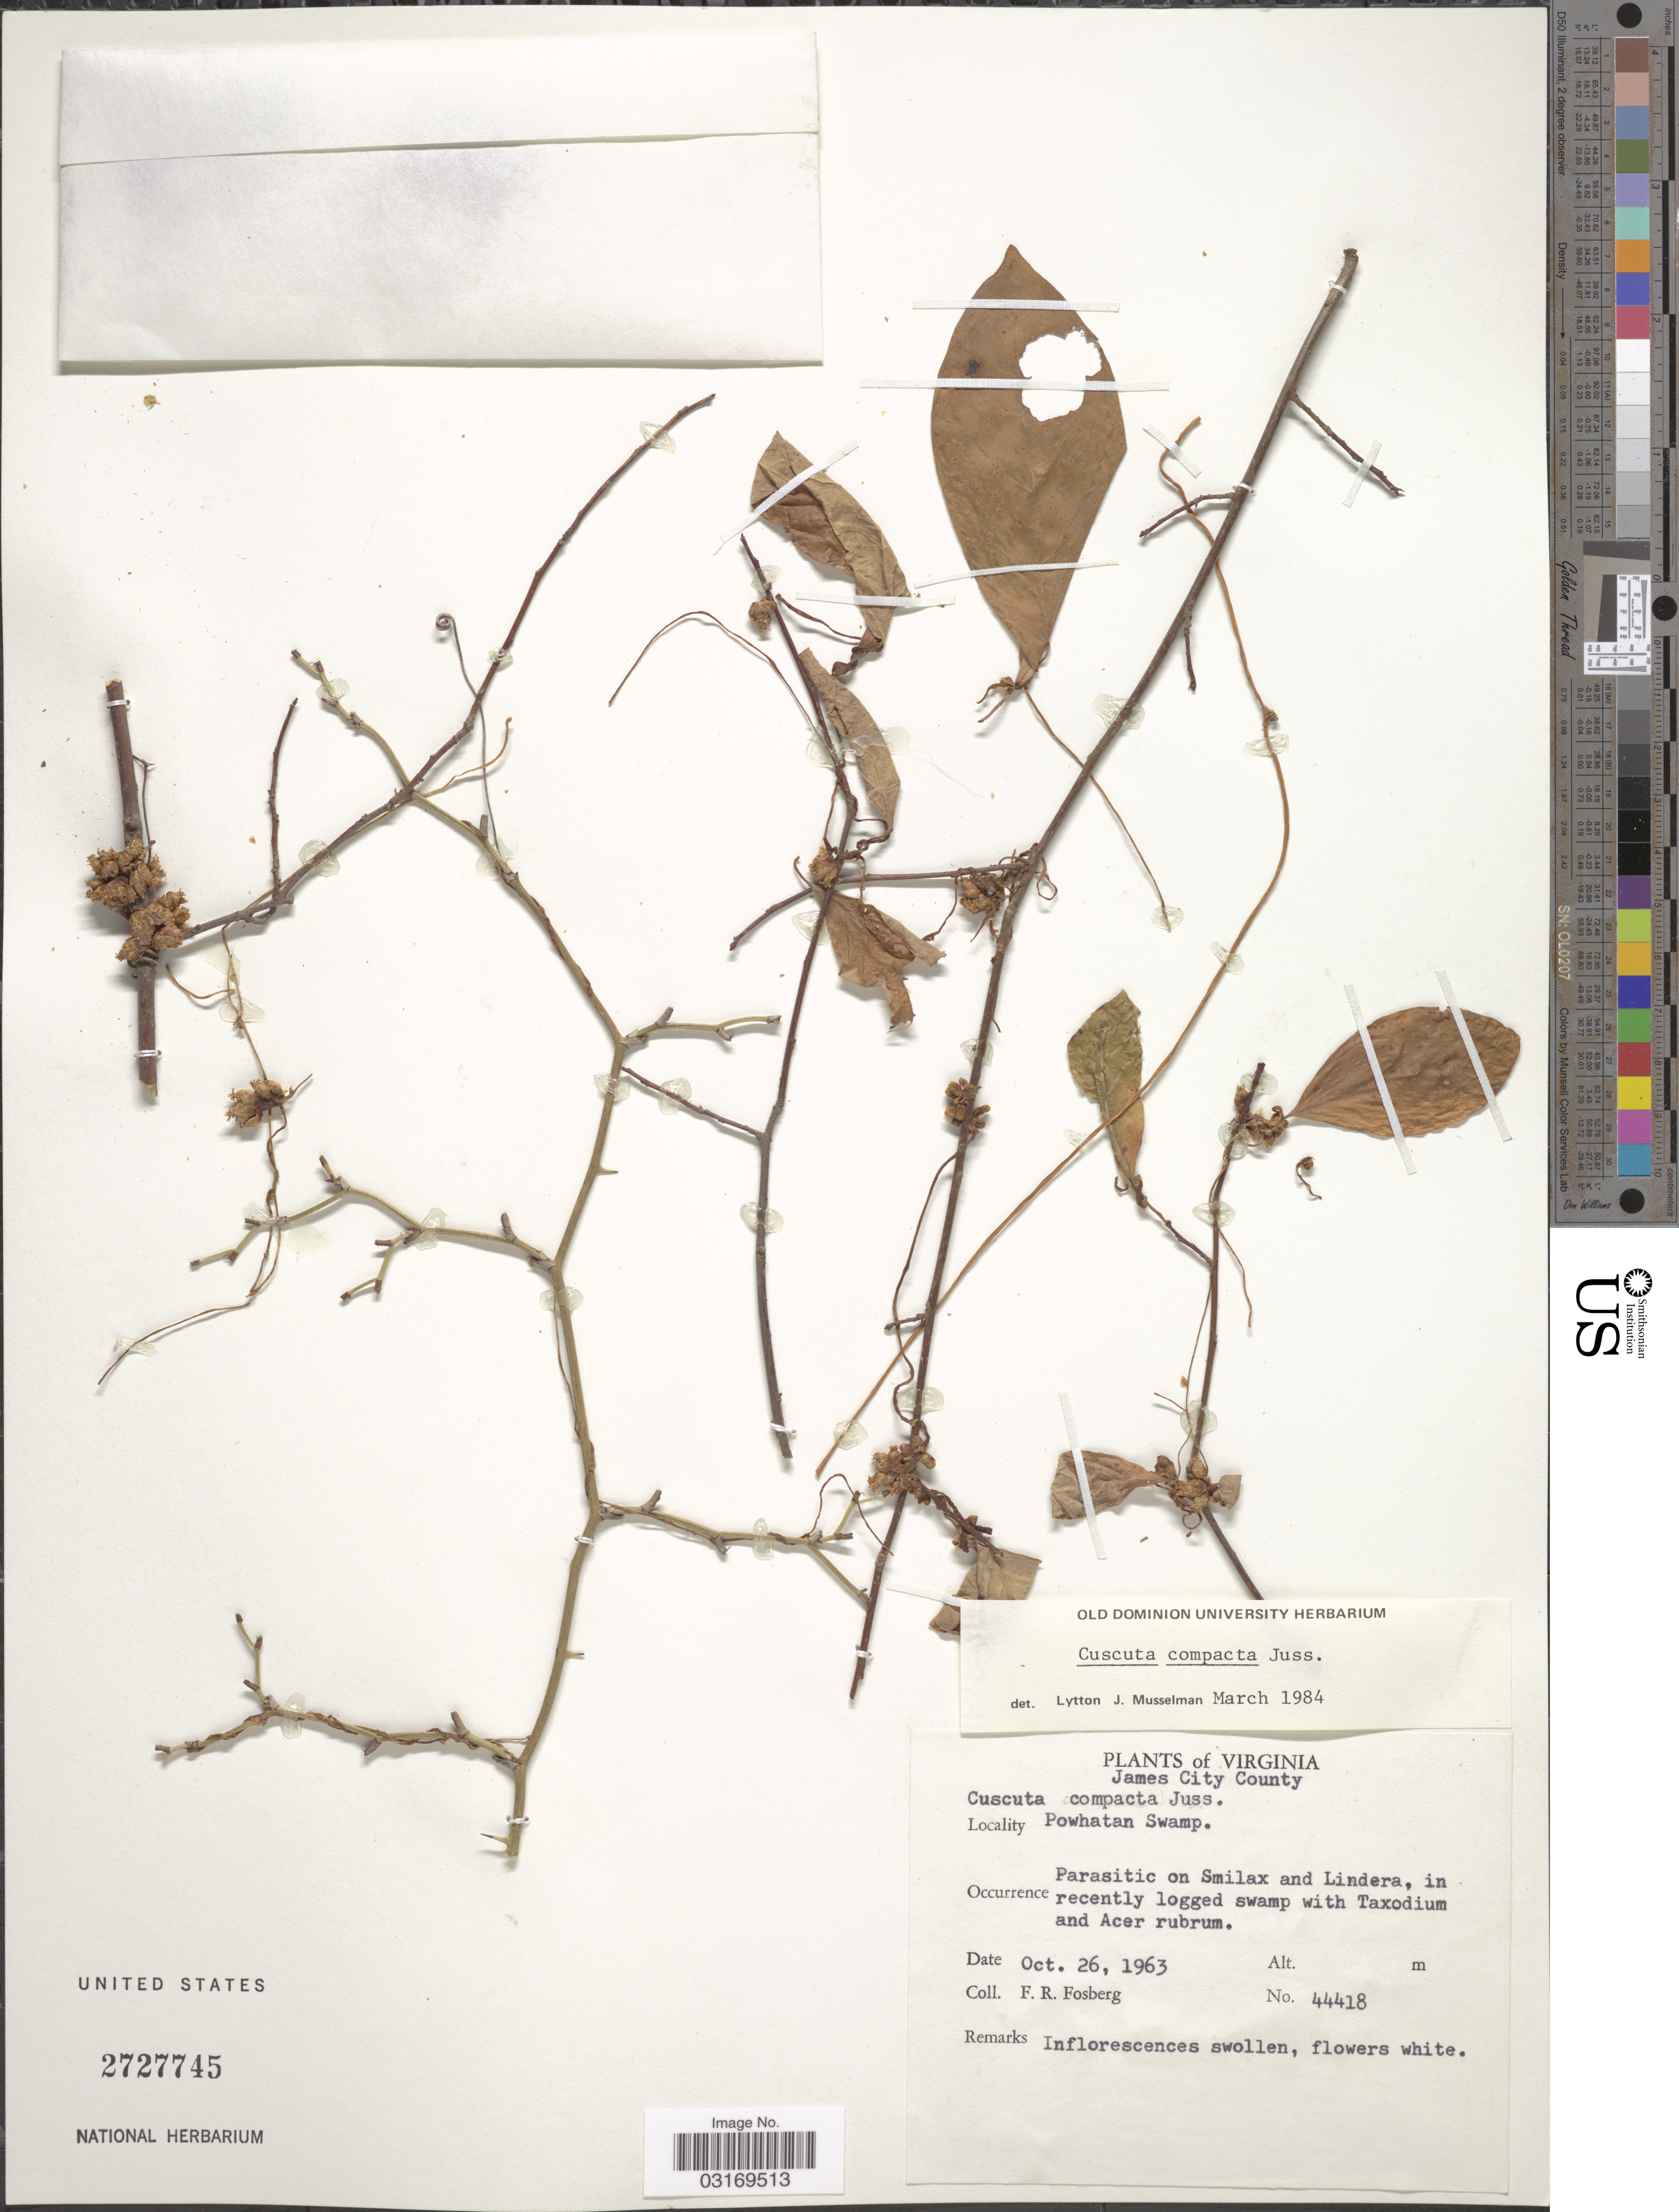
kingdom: Plantae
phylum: Tracheophyta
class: Magnoliopsida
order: Solanales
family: Convolvulaceae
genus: Cuscuta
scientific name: Cuscuta compacta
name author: Juss. ex Choisy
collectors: F. R. Fosberg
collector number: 44418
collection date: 1963-10-26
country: United States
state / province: Virginia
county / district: James City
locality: James City County. Powhatan Swamp.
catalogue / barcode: US 2727745